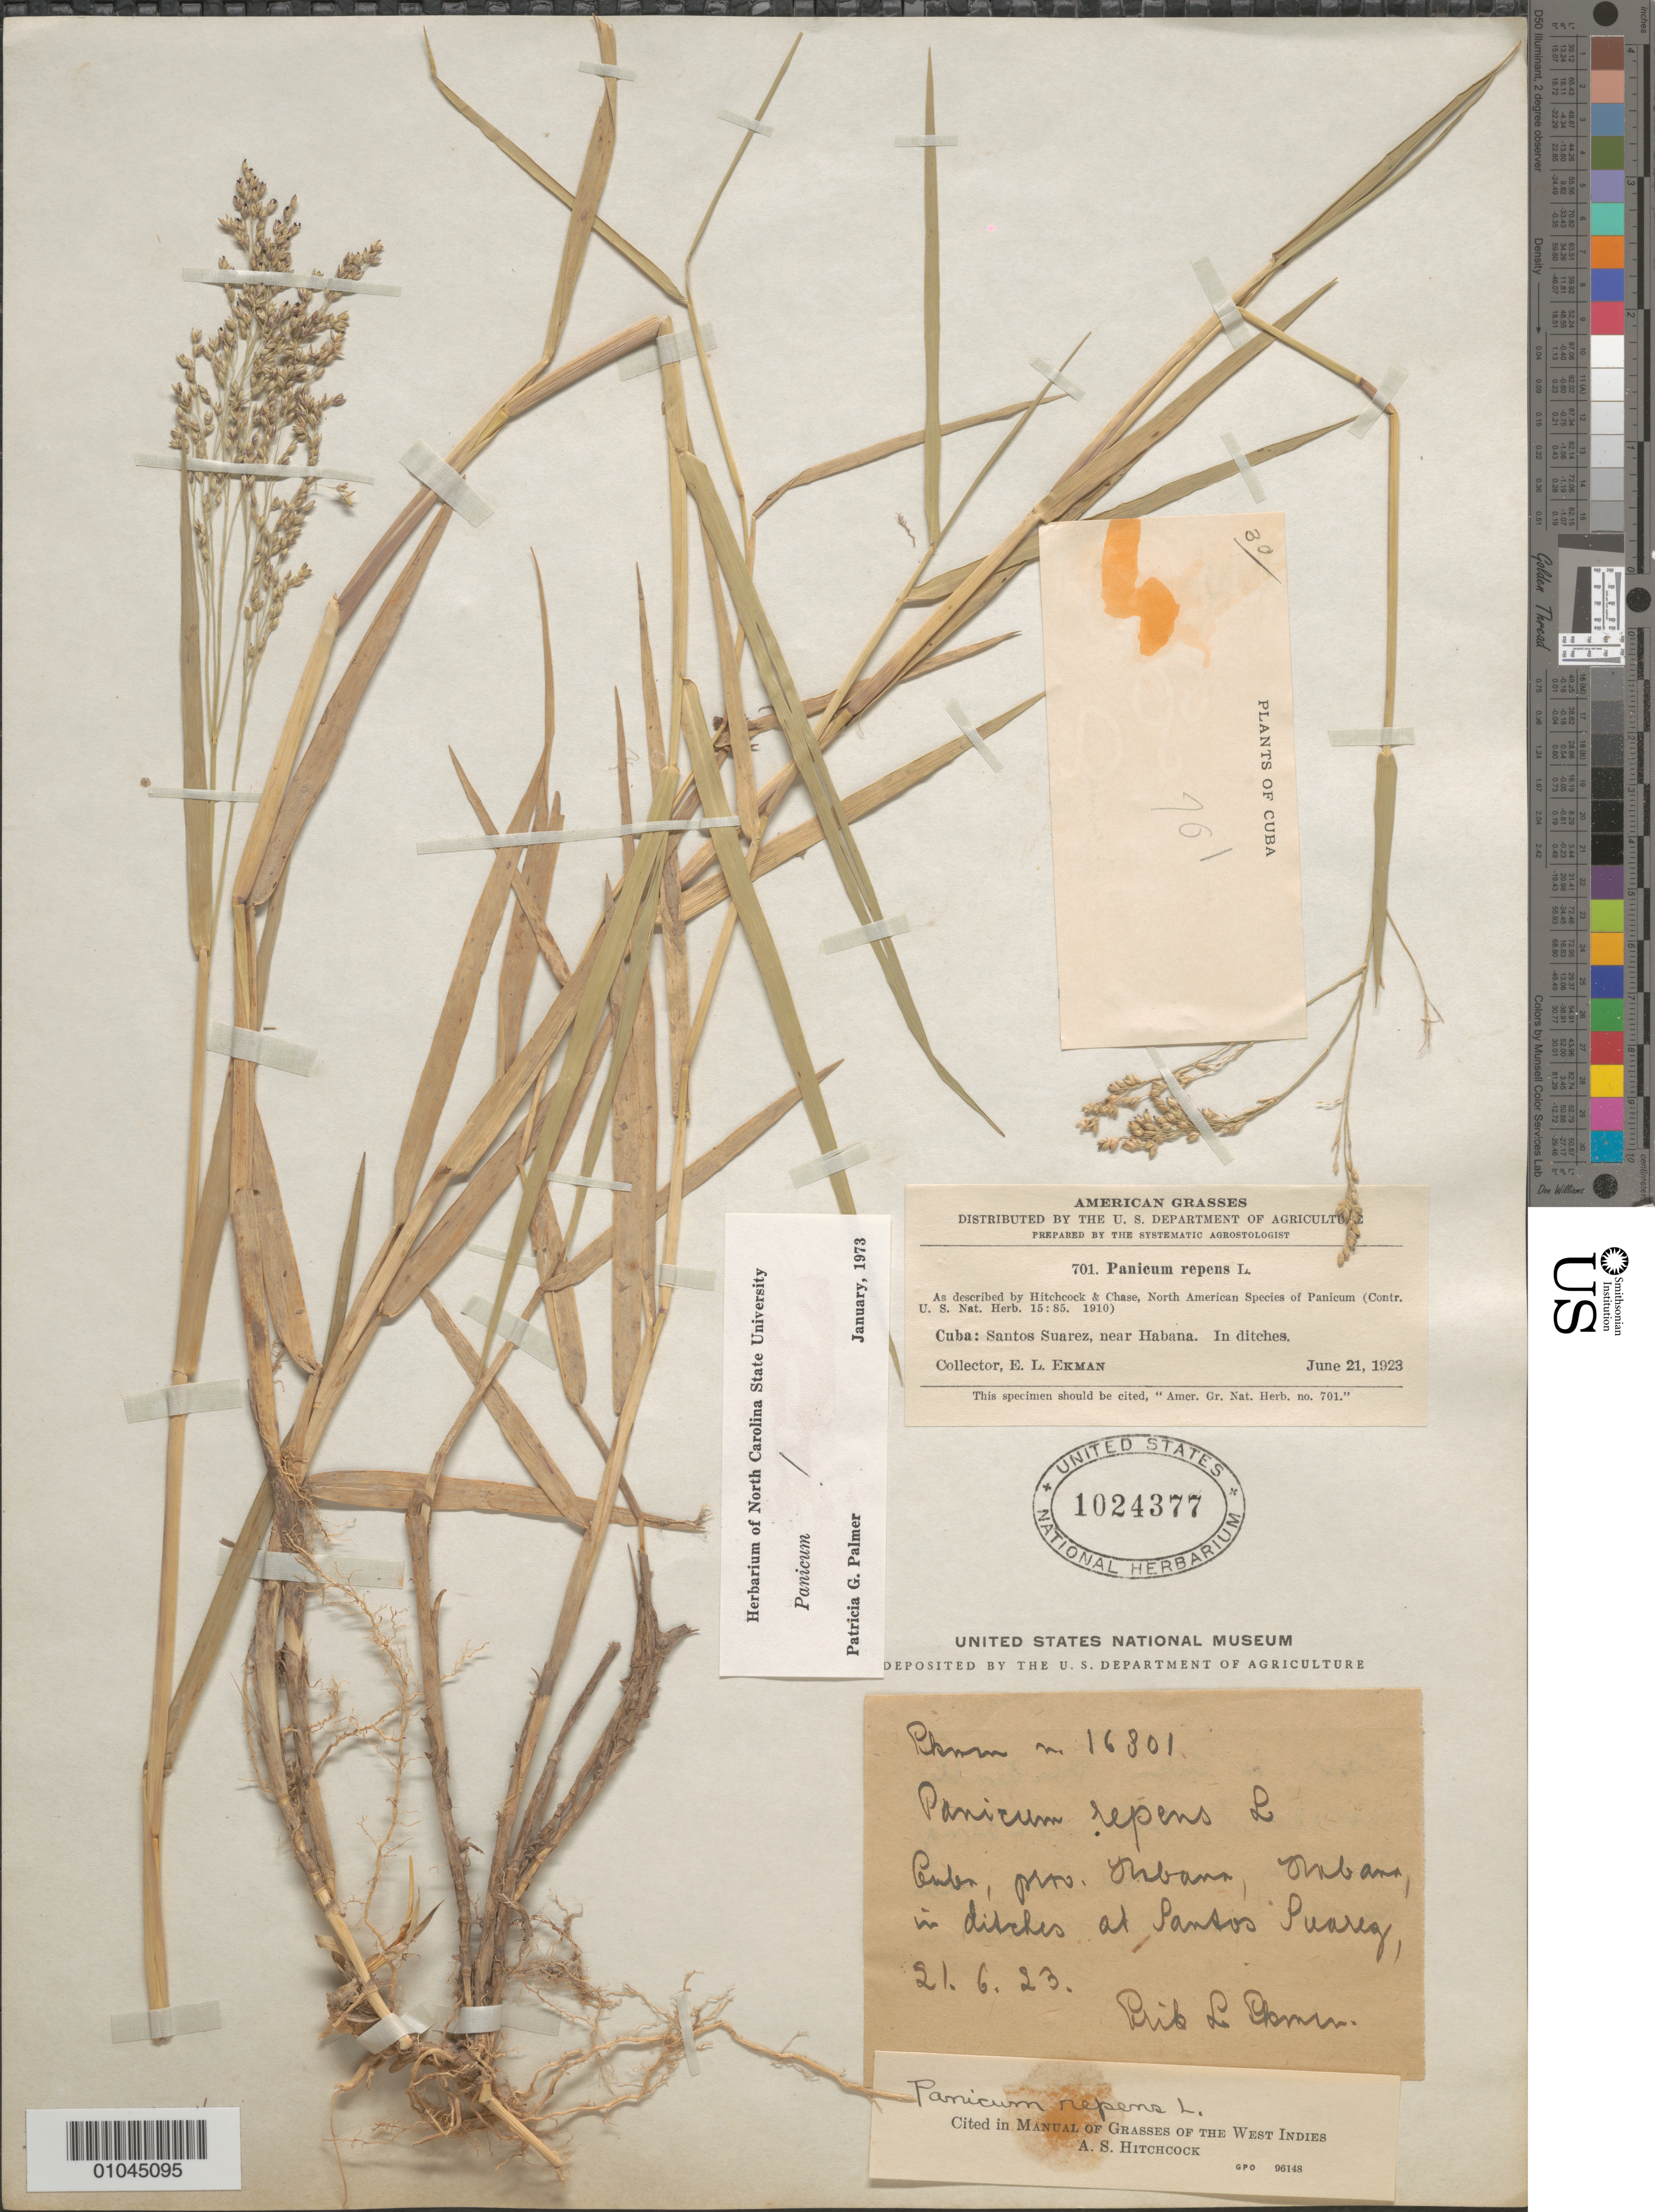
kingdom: Plantae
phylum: Tracheophyta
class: Liliopsida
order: Poales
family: Poaceae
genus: Panicum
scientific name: Panicum repens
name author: L.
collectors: E. L. Ekman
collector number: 16301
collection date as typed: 21 Jun 1923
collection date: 1923-06-21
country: Cuba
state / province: La Habana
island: Cuba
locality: Santos Suarez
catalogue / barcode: US 1024377